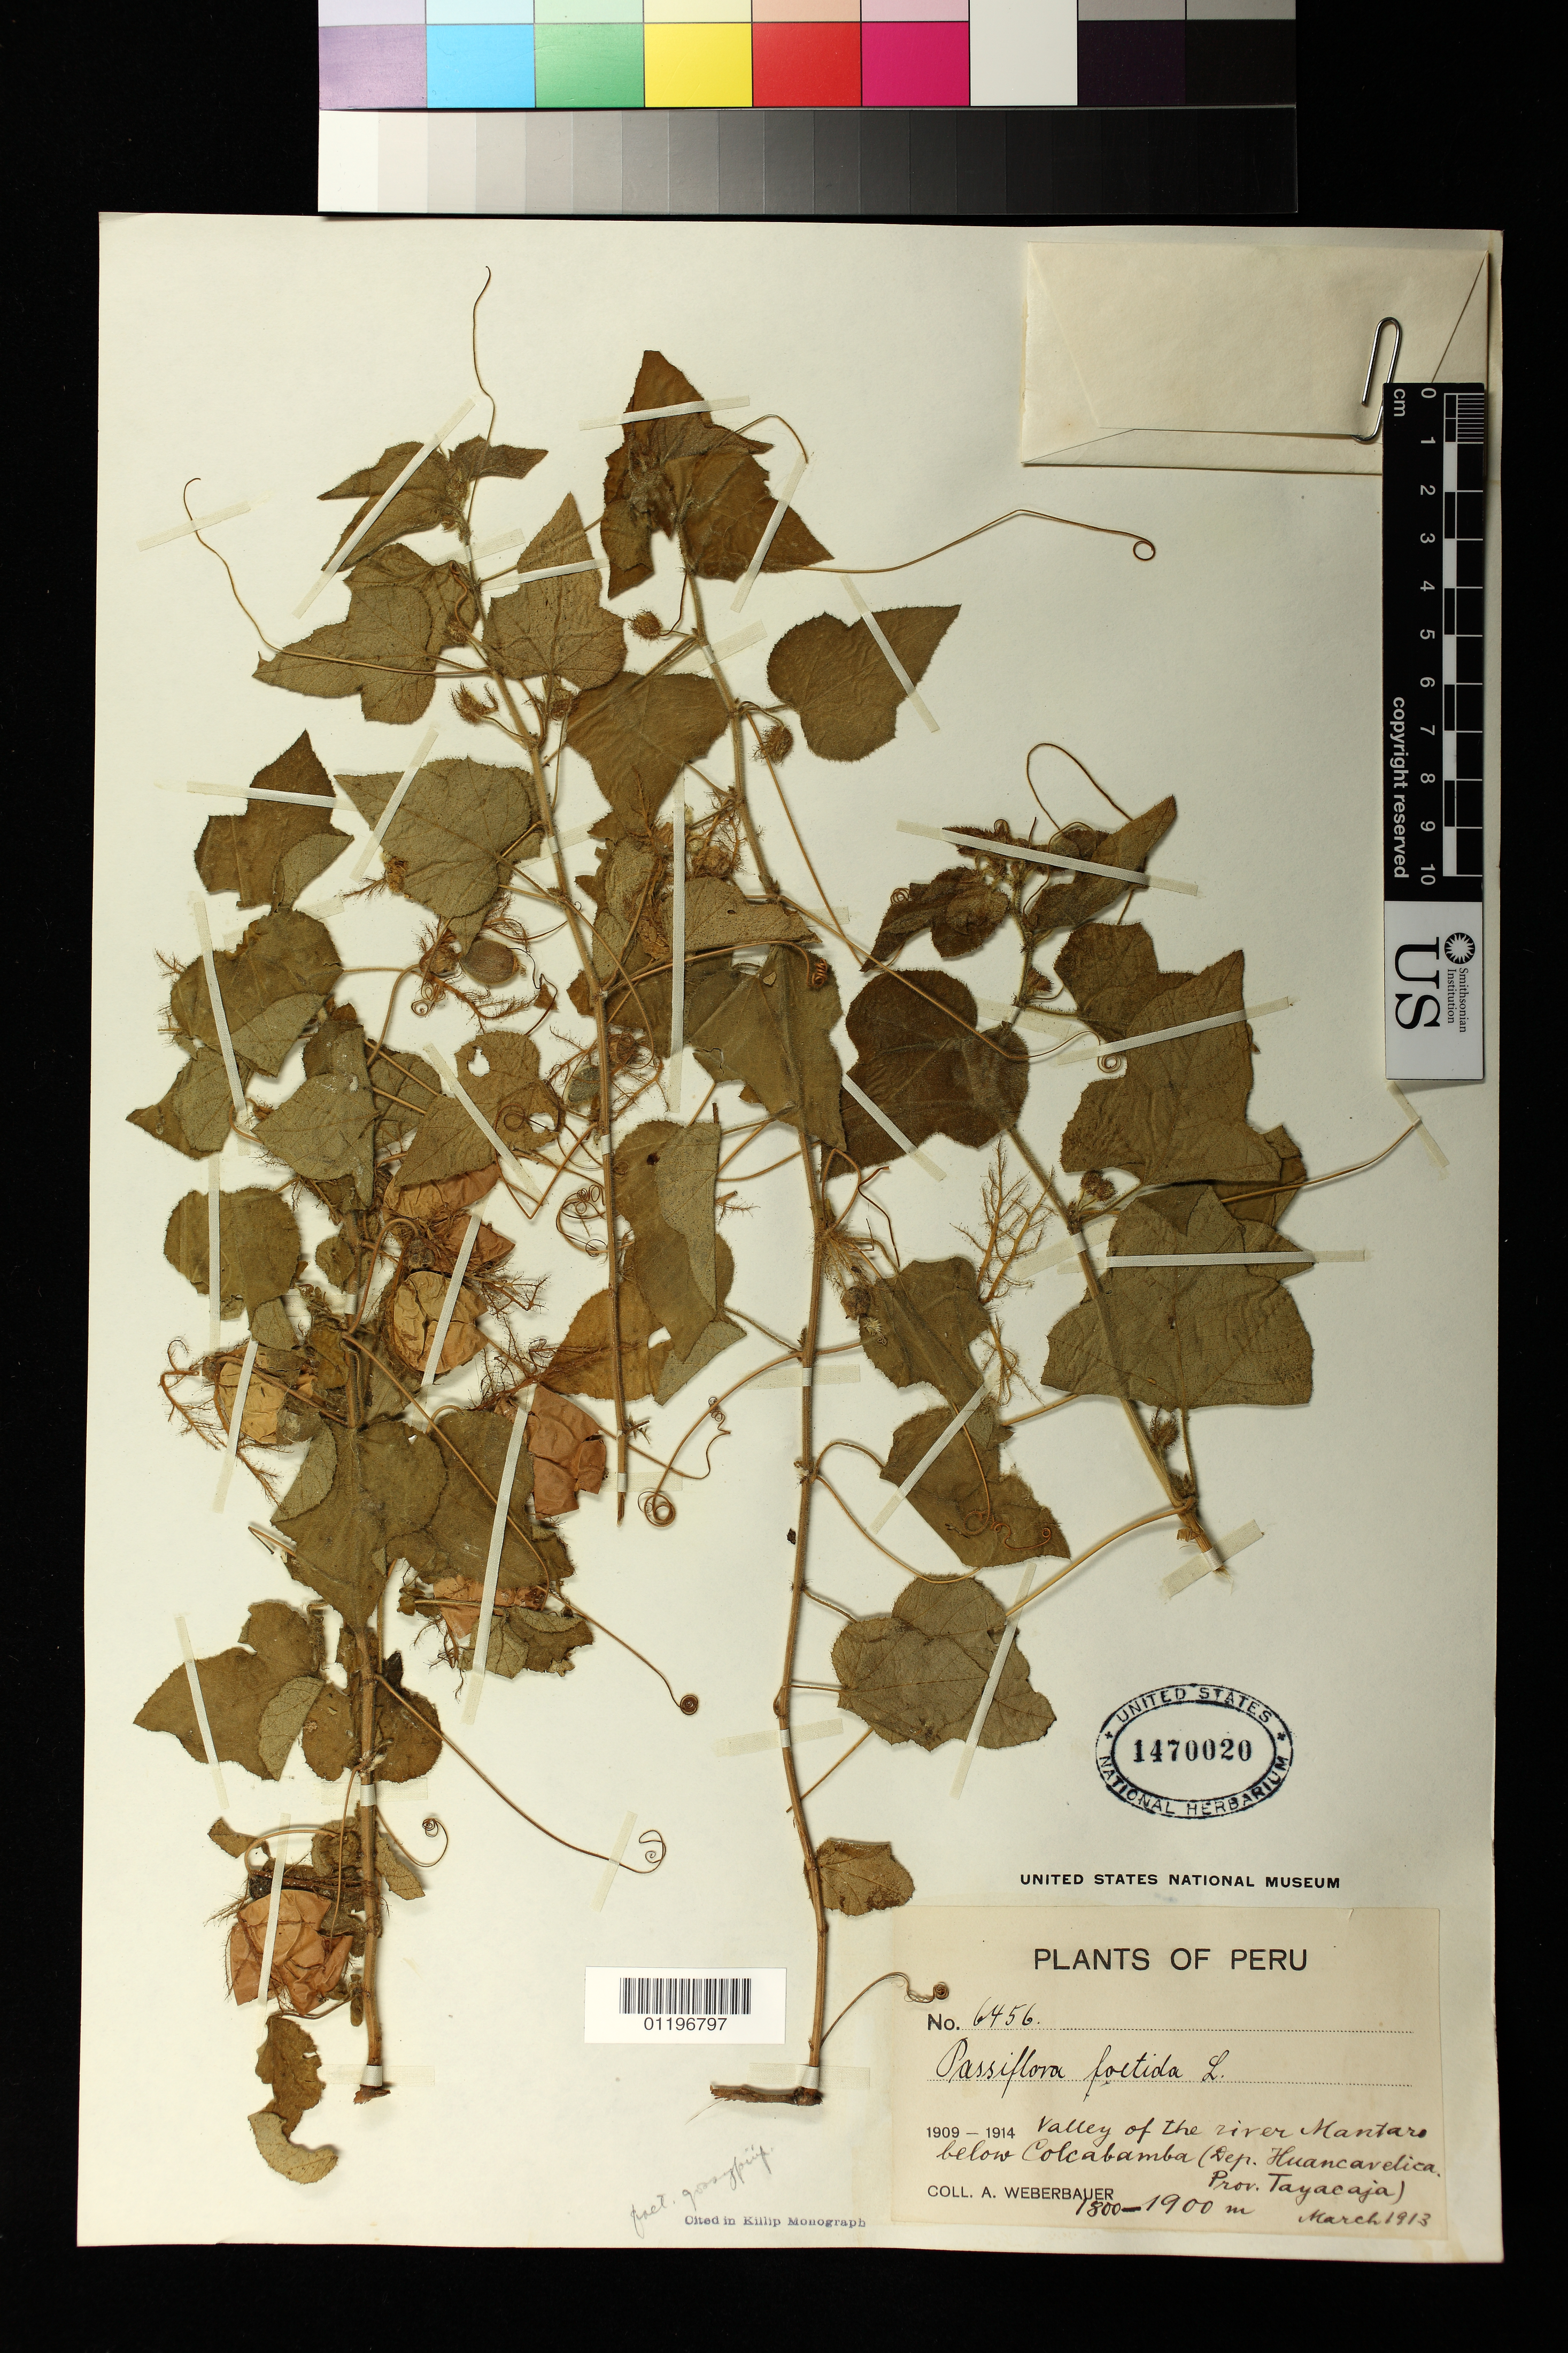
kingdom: Plantae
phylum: Tracheophyta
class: Magnoliopsida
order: Malpighiales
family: Passifloraceae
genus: Passiflora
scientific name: Passiflora foetida var. gossypiifolia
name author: (Desv.) Mast.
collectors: A. Weberbauer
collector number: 6456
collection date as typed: Mar 1913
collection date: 1913-03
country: Peru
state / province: Huancavelica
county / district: Tayacaja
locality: Valley of the river Mantara below Colcabamba (Departamento Huancavelica, Provincia Tayacaja)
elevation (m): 1800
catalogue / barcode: US 1470020